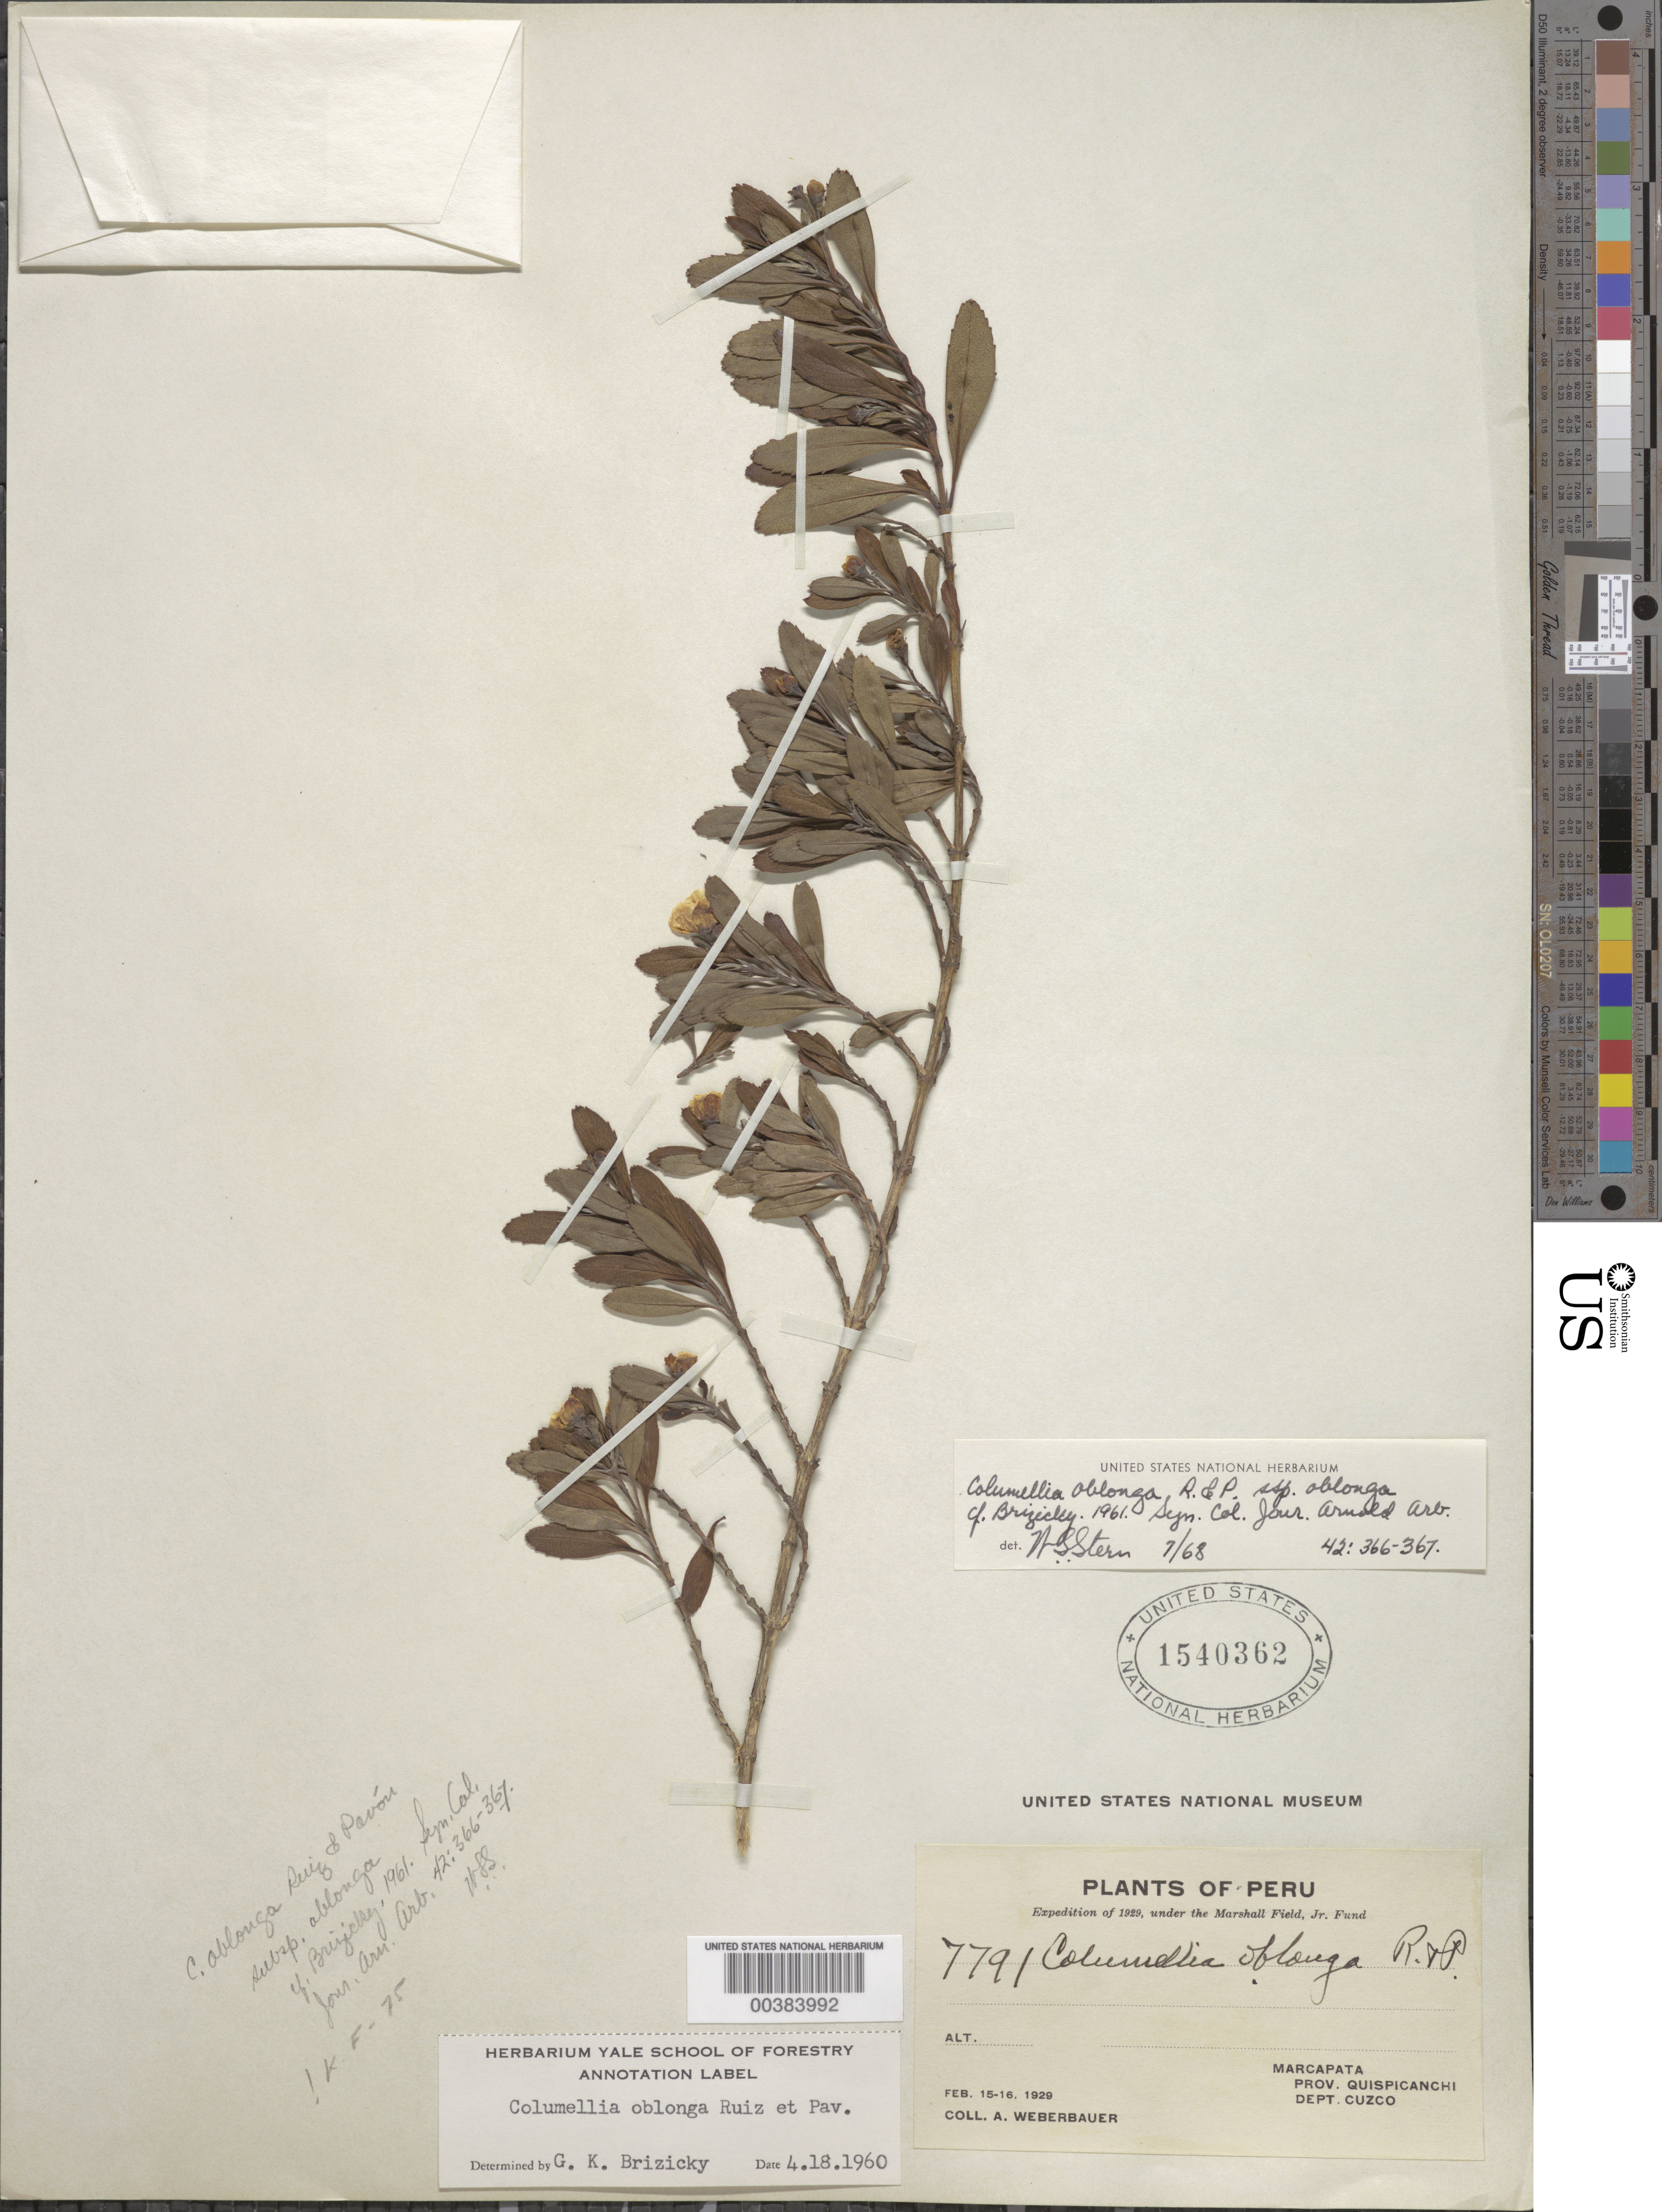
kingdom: Plantae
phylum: Tracheophyta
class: Magnoliopsida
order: Bruniales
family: Columelliaceae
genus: Columellia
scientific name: Columellia oblonga subsp. oblonga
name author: Ruiz & Pav.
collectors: A. Weberbauer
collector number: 7791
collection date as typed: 15 Feb 1929 to 16 Feb 1929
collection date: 1929-02-15/1929-02-16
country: Peru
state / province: Cusco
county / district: Quispicanchis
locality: Marcapata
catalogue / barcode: US 1540362